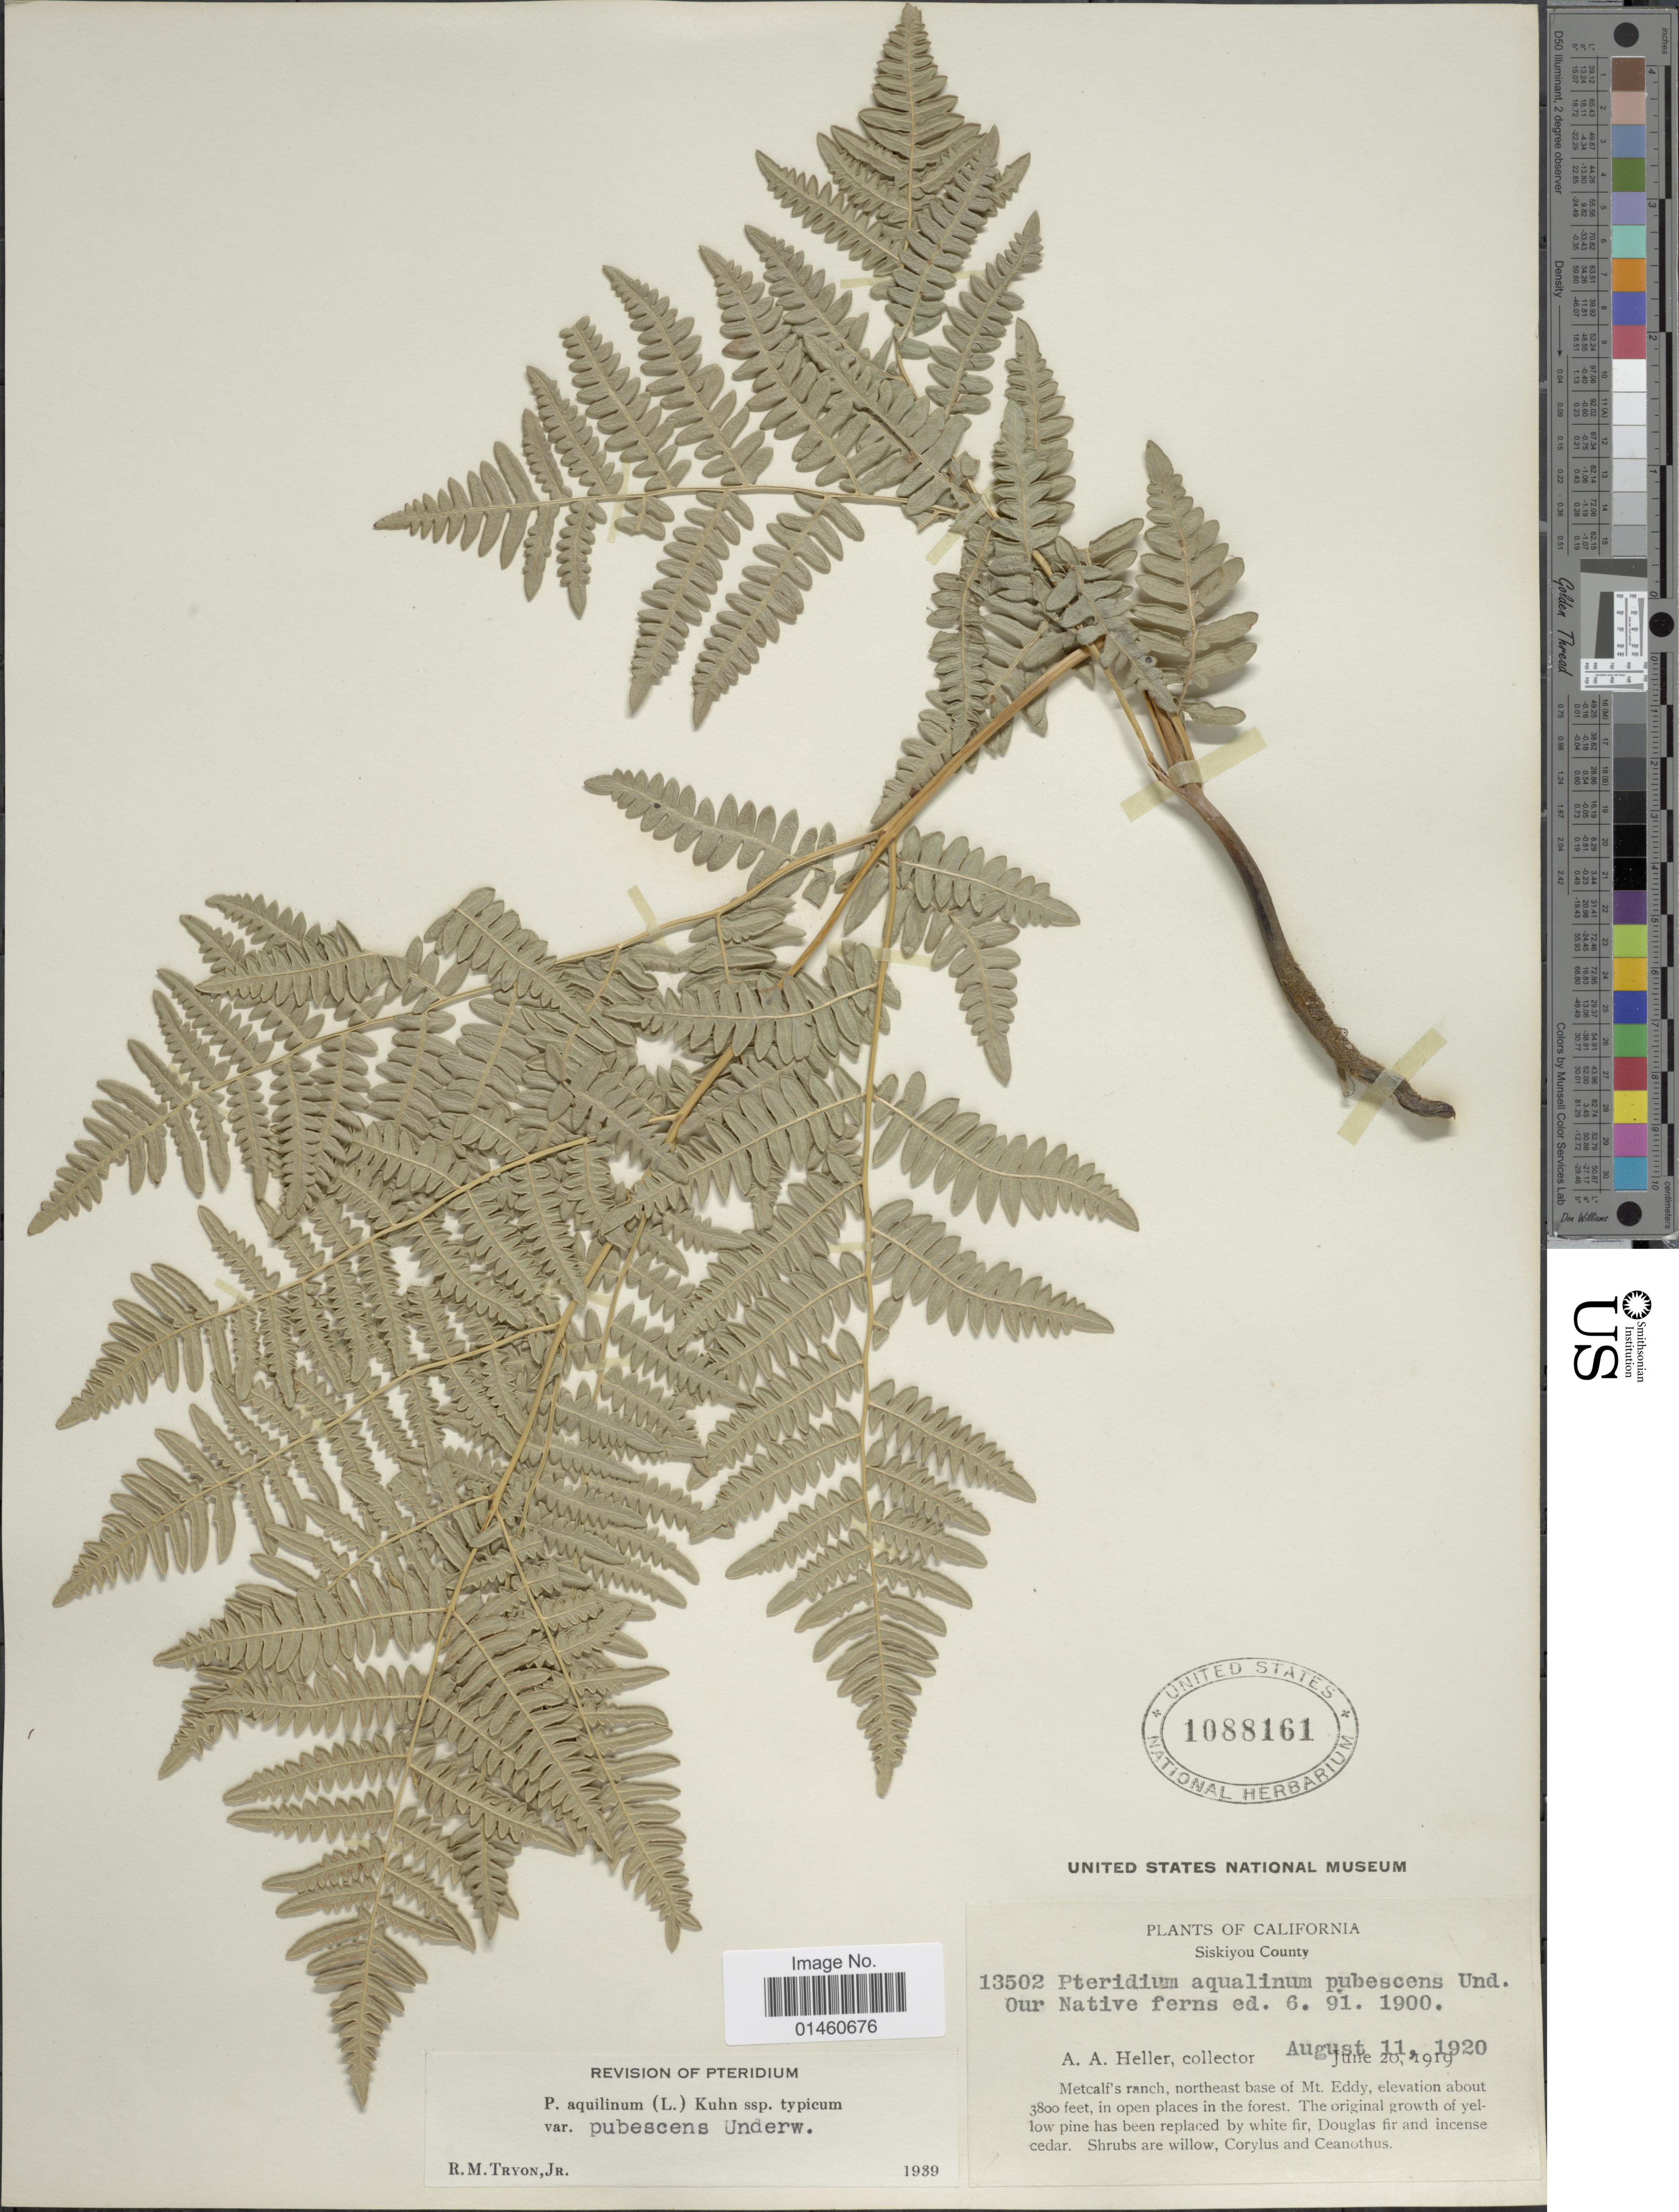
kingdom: Plantae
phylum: Tracheophyta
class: Polypodiopsida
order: Polypodiales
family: Dennstaedtiaceae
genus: Pteridium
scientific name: Pteridium pubescens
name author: (Underw.) Christenh.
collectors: A. A. Heller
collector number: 13502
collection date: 1920-08-11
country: United States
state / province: California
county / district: Siskiyou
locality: Siskiyou County, Metcalf's ranch, northeast base of Mt. Eddy.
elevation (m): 1158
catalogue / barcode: US 1088161